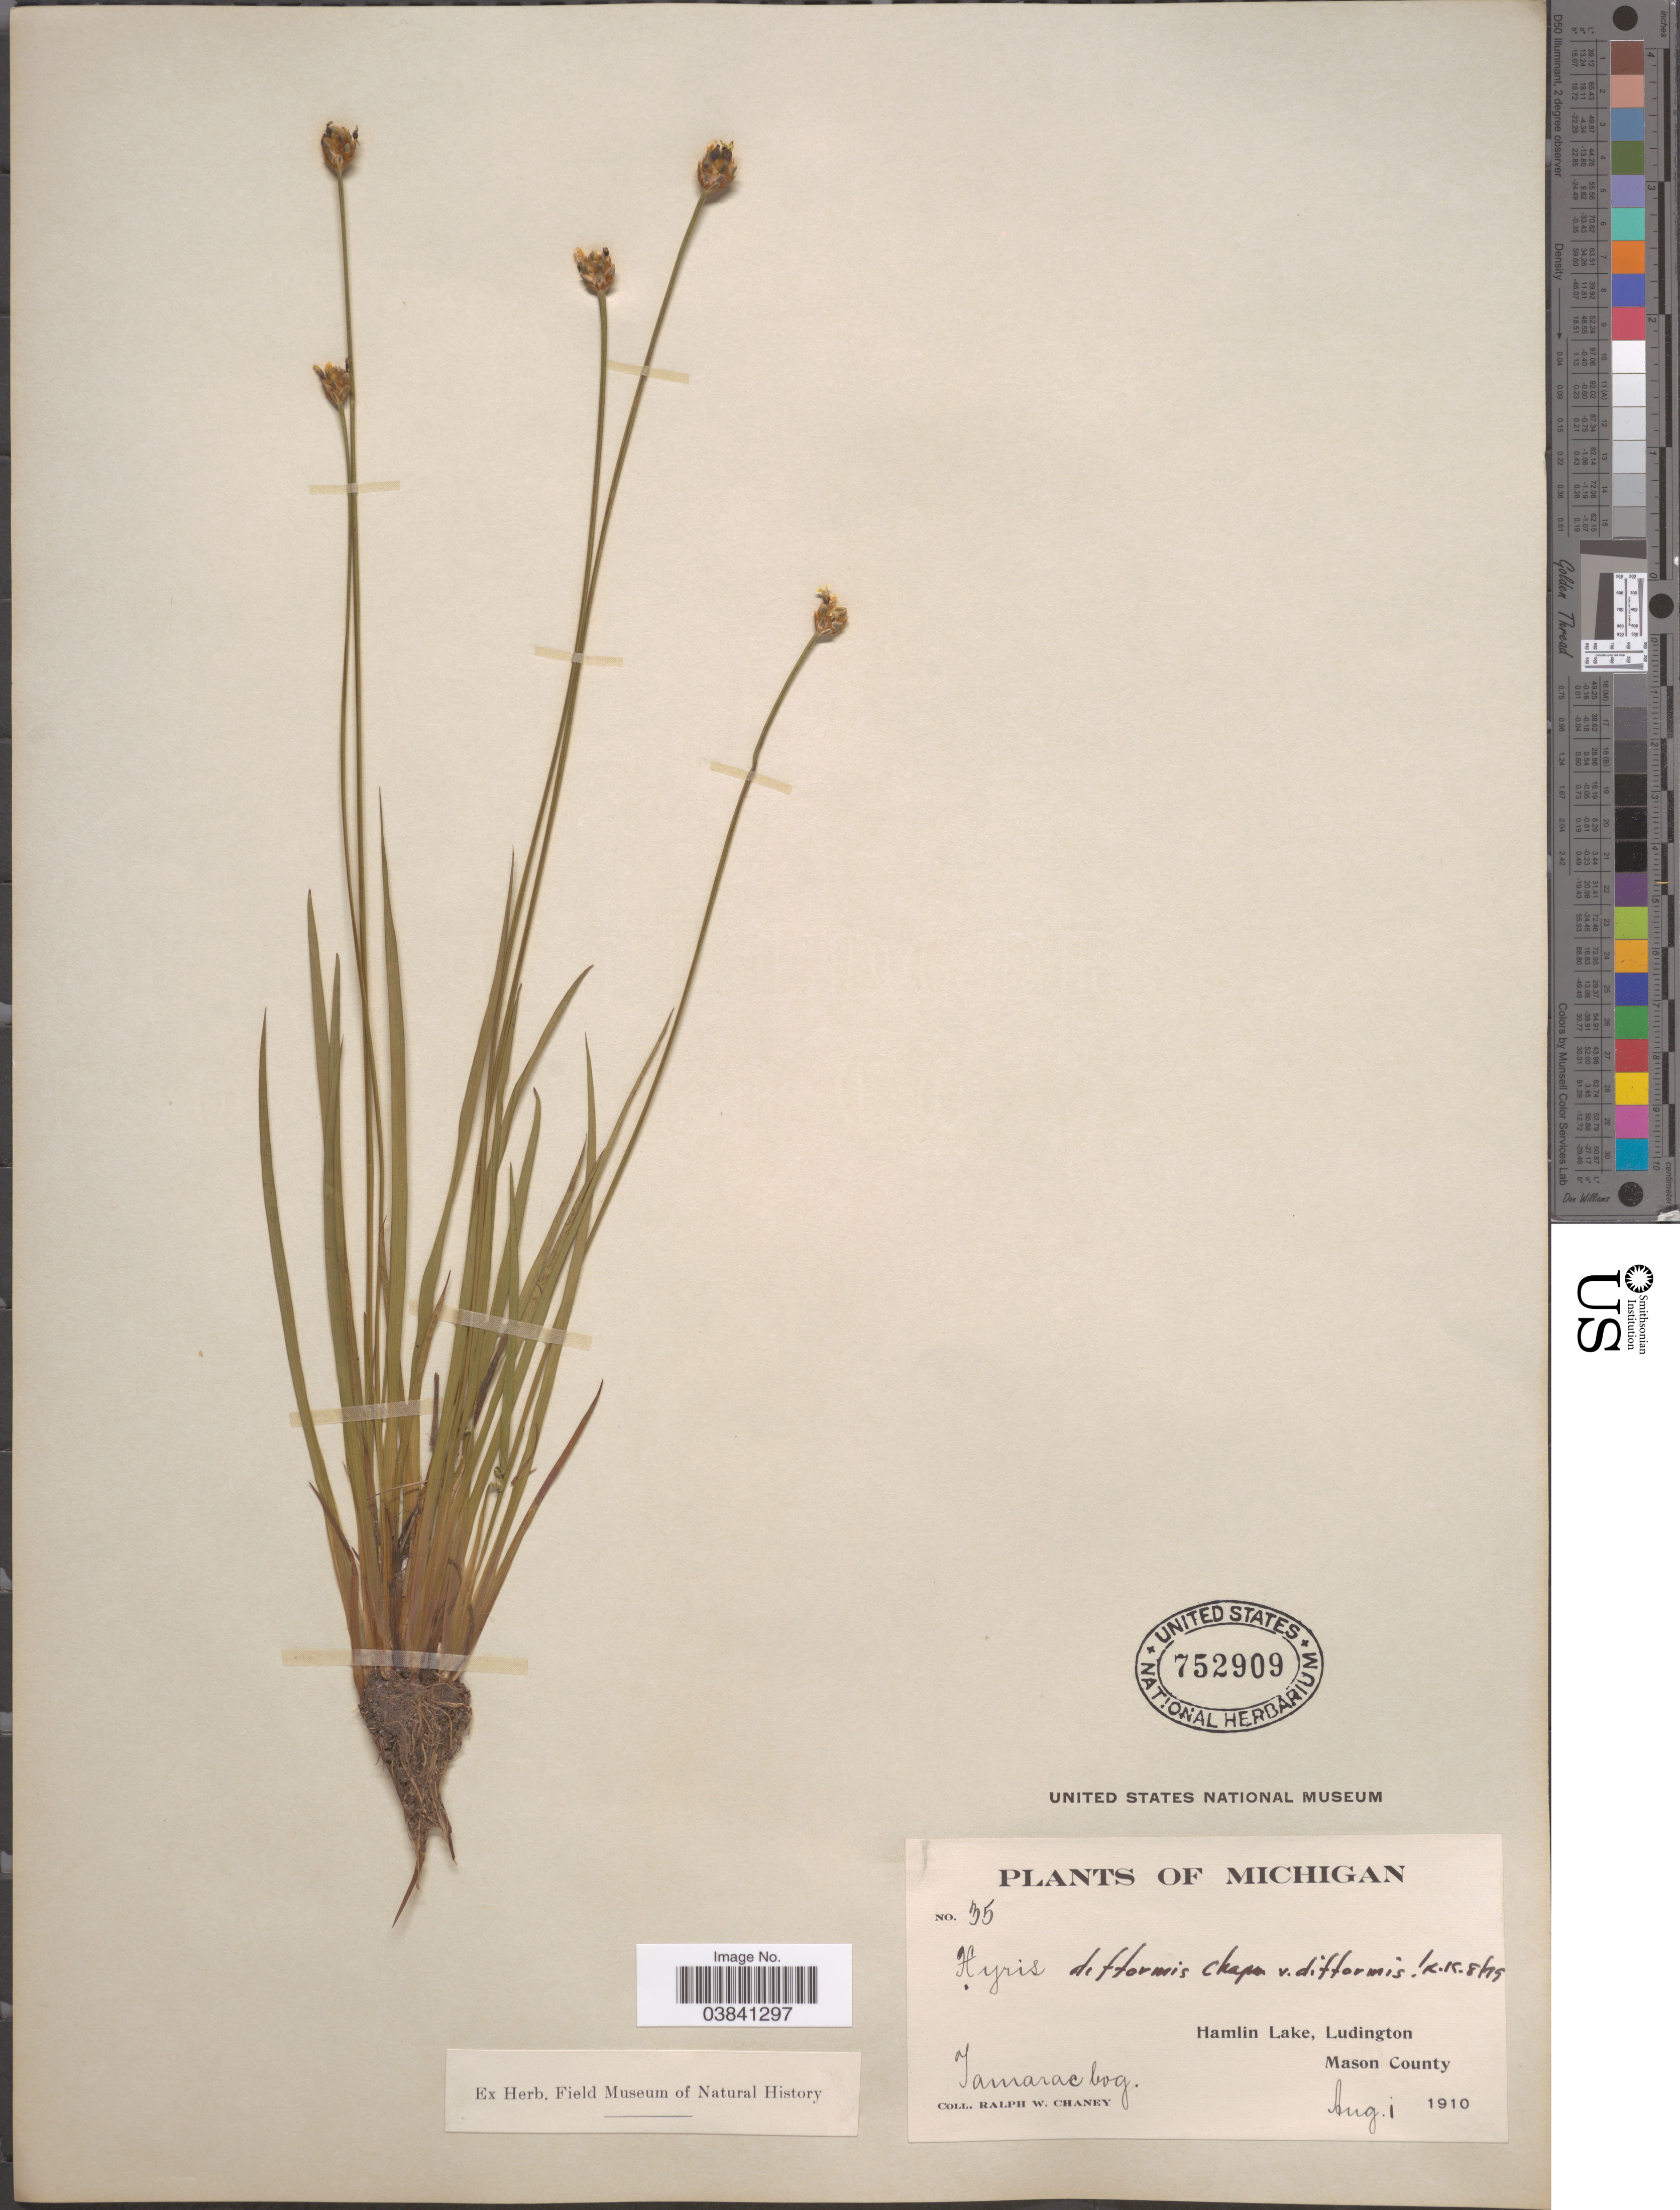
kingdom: Plantae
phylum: Tracheophyta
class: Liliopsida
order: Poales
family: Xyridaceae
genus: Xyris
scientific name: Xyris difformis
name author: Chapm.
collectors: R. Chaney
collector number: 35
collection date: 1910-08-01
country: United States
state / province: Michigan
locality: Hamlin Lake, Ludington. Mason County. Tamarak bog.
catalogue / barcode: US 752909